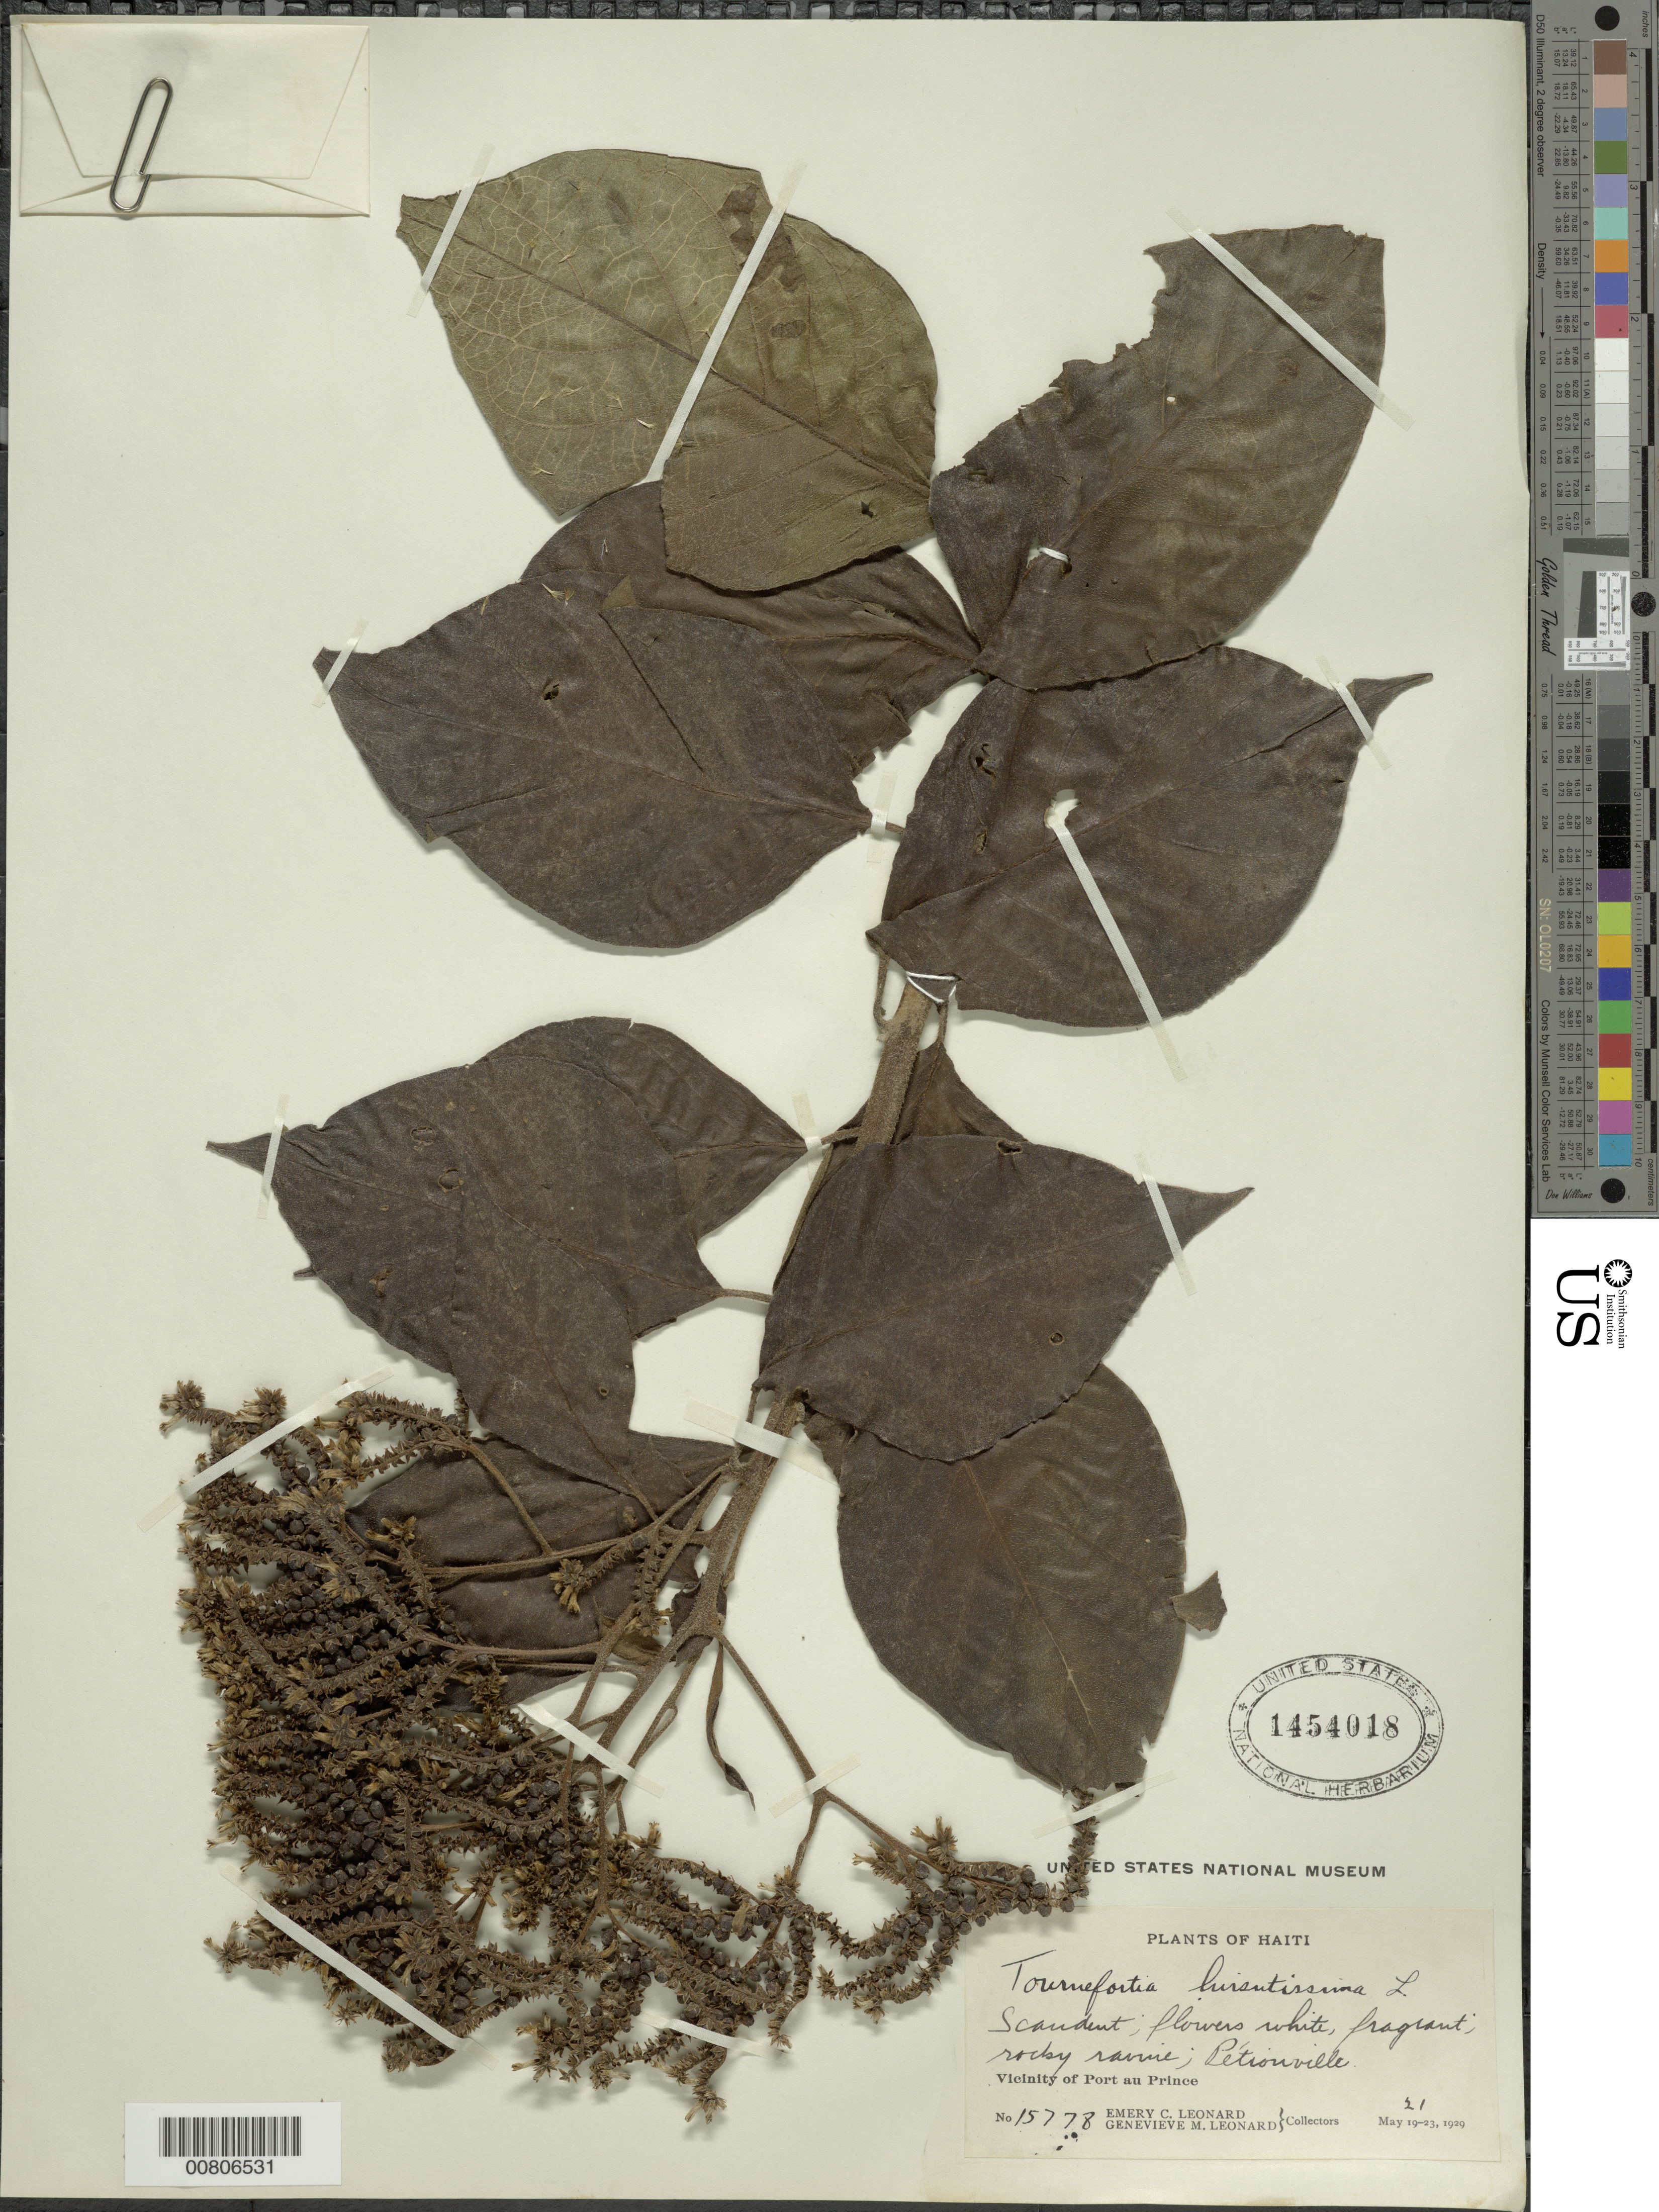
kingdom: Plantae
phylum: Tracheophyta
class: Magnoliopsida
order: Boraginales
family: Heliotropiaceae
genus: Tournefortia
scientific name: Tournefortia hirsutissima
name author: L.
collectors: E. C. Leonard & G. M. Leonard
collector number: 15778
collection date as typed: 21 May 1929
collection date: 1929-05-21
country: Haiti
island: Hispaniola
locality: Port au Prince, Pétionville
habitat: Rocky ravine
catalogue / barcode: US 1454018